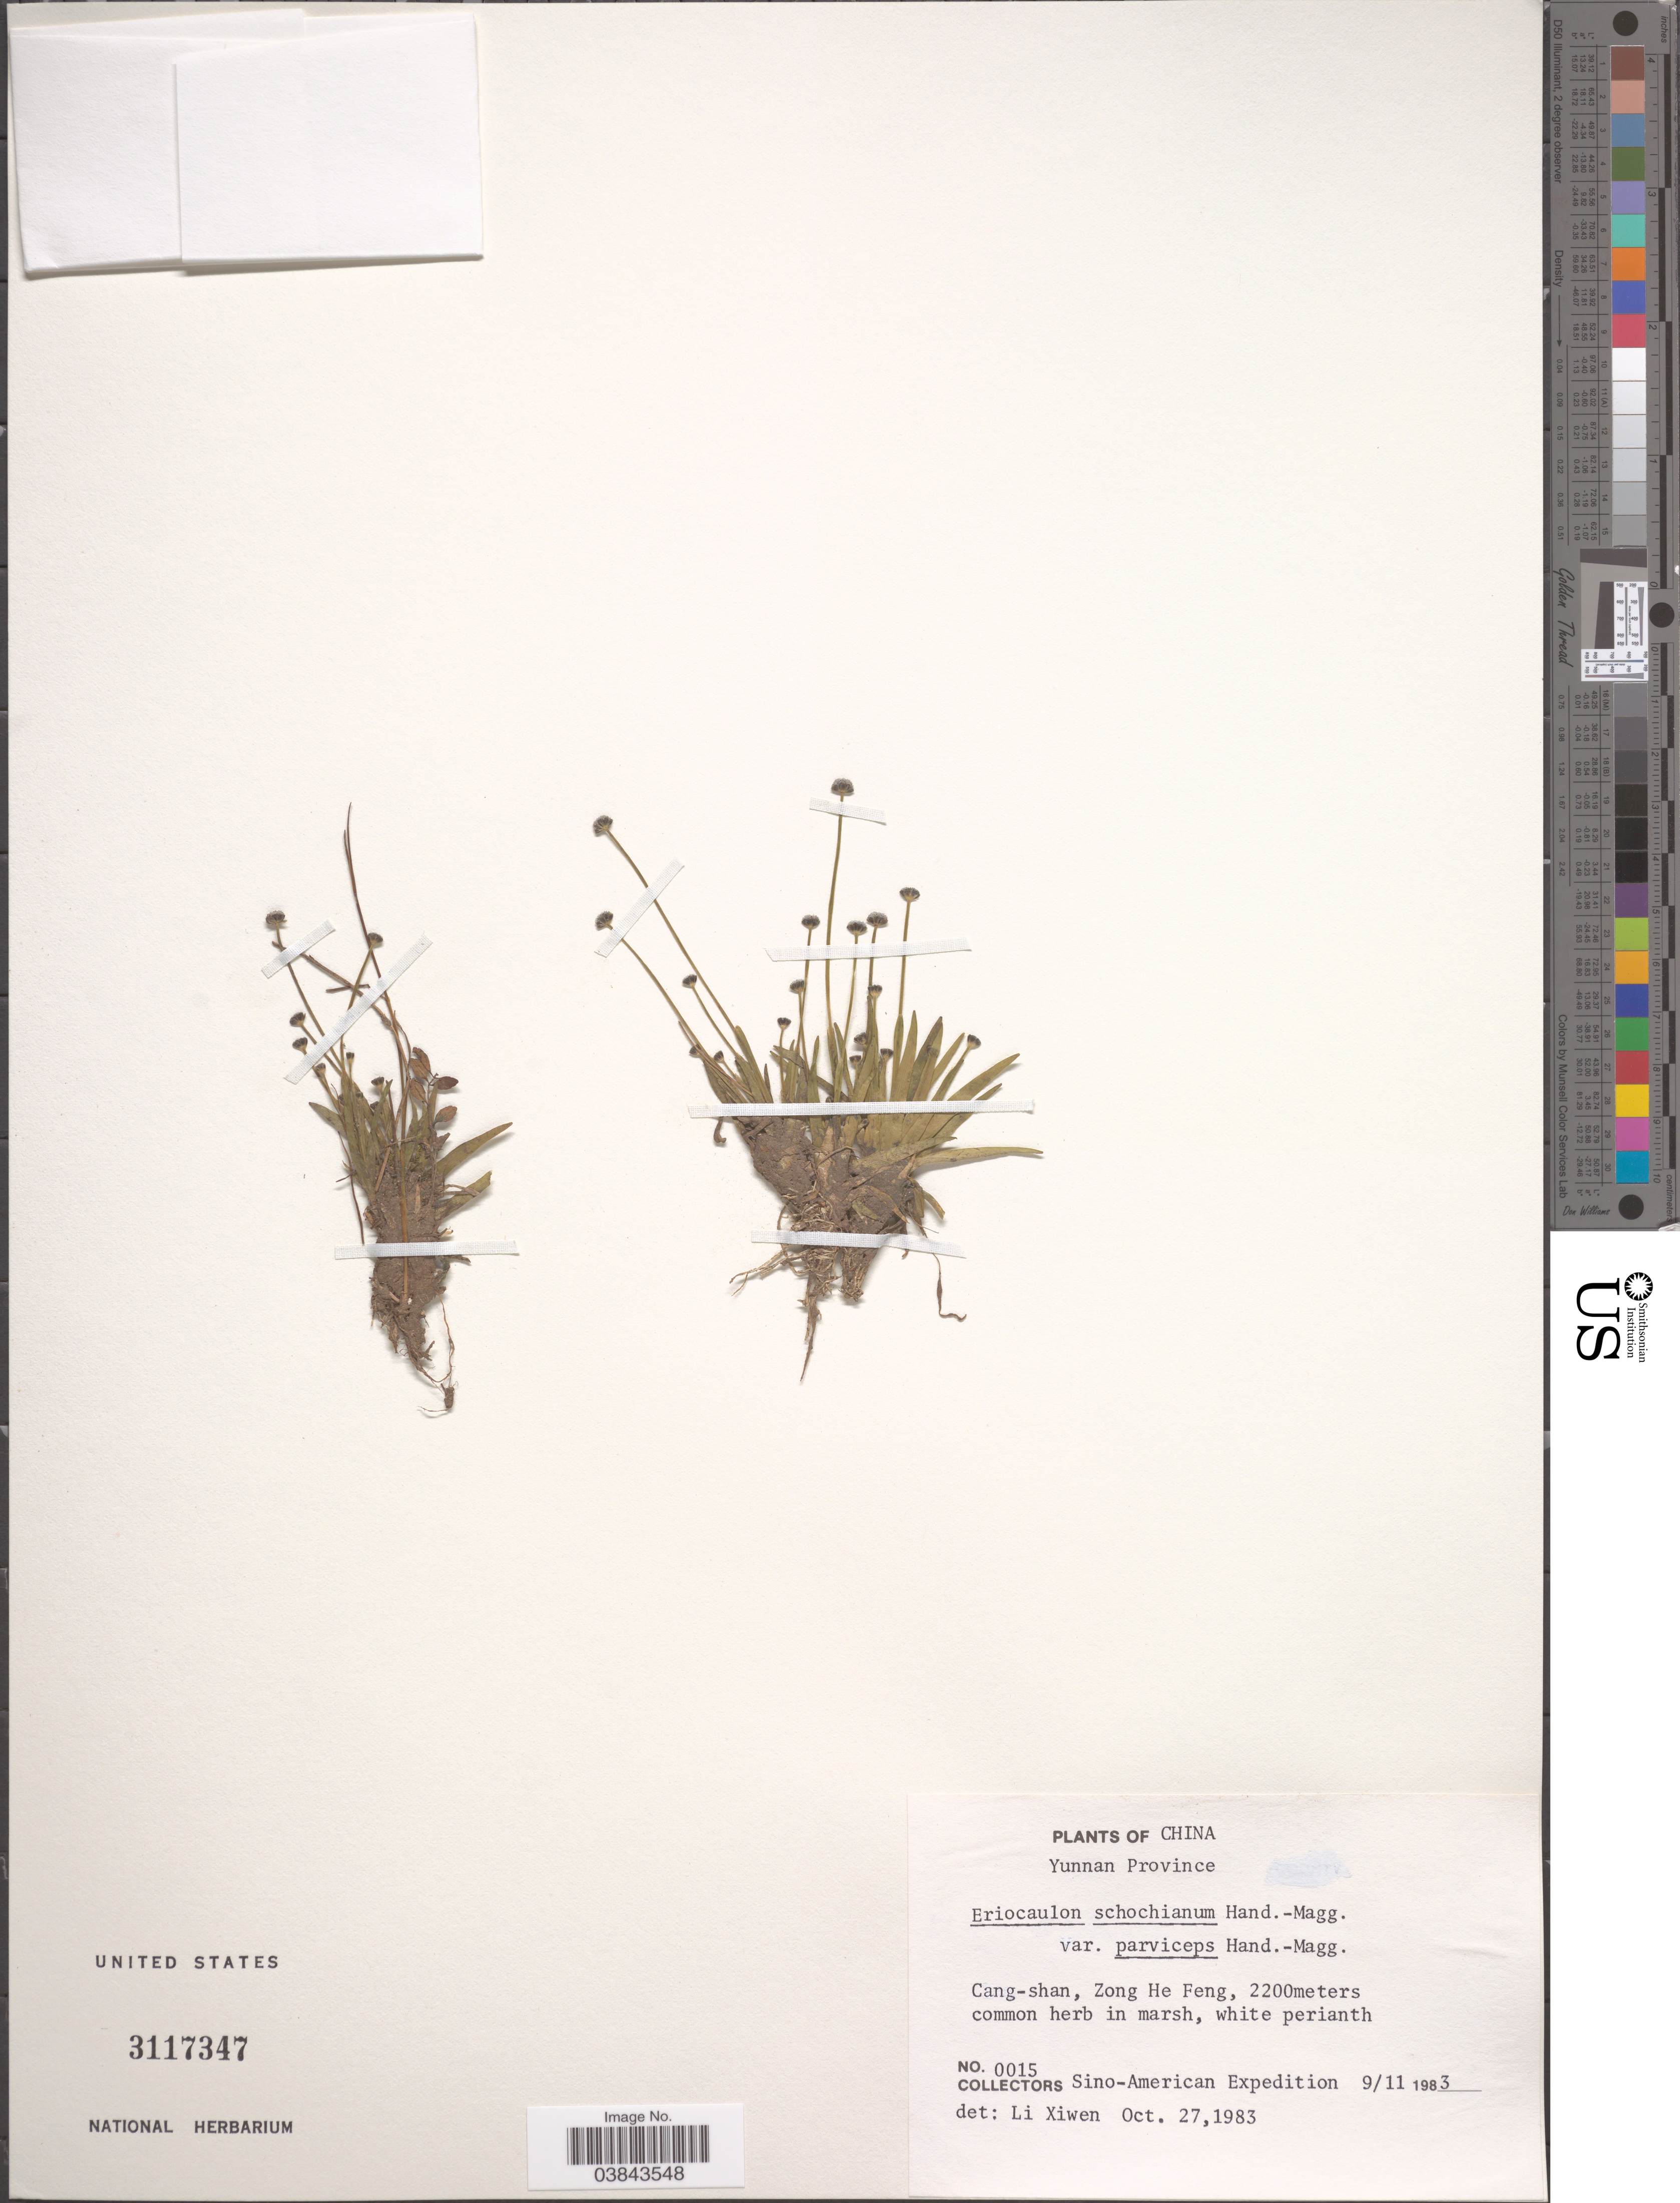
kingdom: Plantae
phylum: Tracheophyta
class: Liliopsida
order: Poales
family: Eriocaulaceae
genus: Eriocaulon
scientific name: Eriocaulon schochianum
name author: Hand.-Mazz.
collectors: Sino-American Expedition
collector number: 0015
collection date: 1983-11-09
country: China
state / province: Yunnan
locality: Cang-shan, Zong He Feng.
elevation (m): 2200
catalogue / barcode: US 3117347